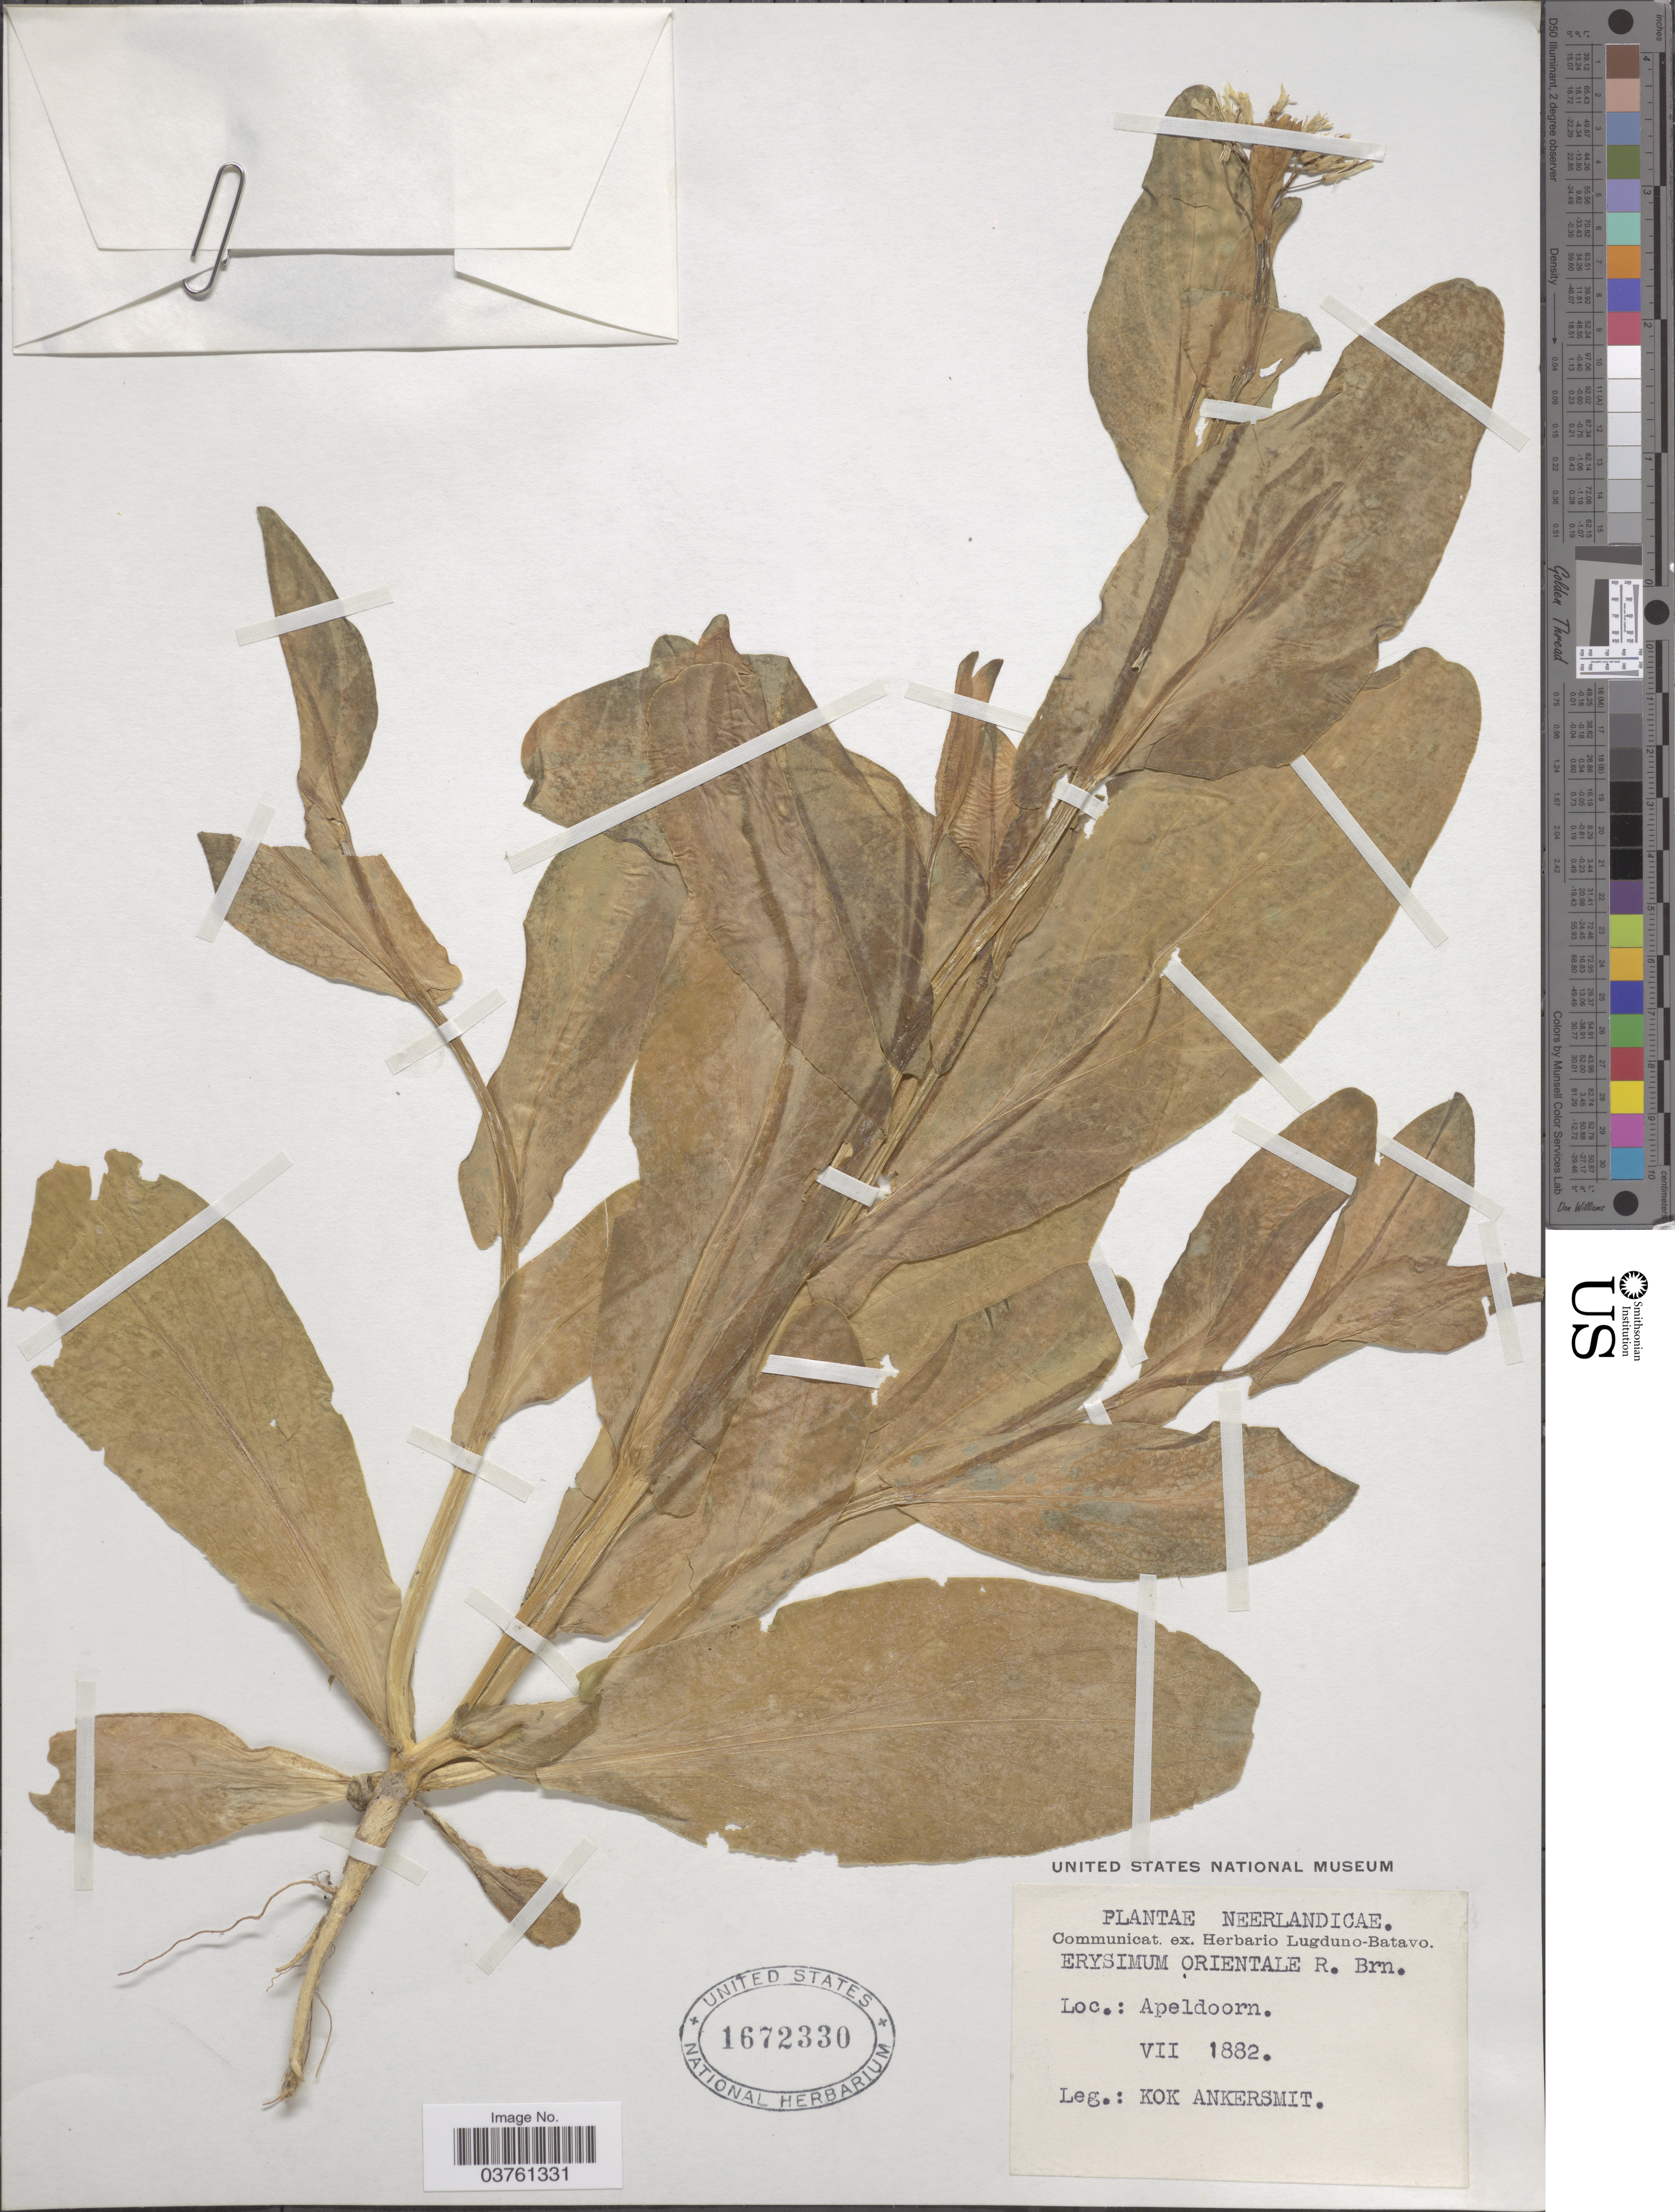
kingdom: Plantae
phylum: Tracheophyta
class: Magnoliopsida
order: Brassicales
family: Brassicaceae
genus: Erysimum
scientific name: Erysimum orientale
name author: Mill.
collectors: Kok Ankersmit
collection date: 1882-07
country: Netherlands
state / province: Gelderland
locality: Apeldoorn.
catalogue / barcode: US 1672330